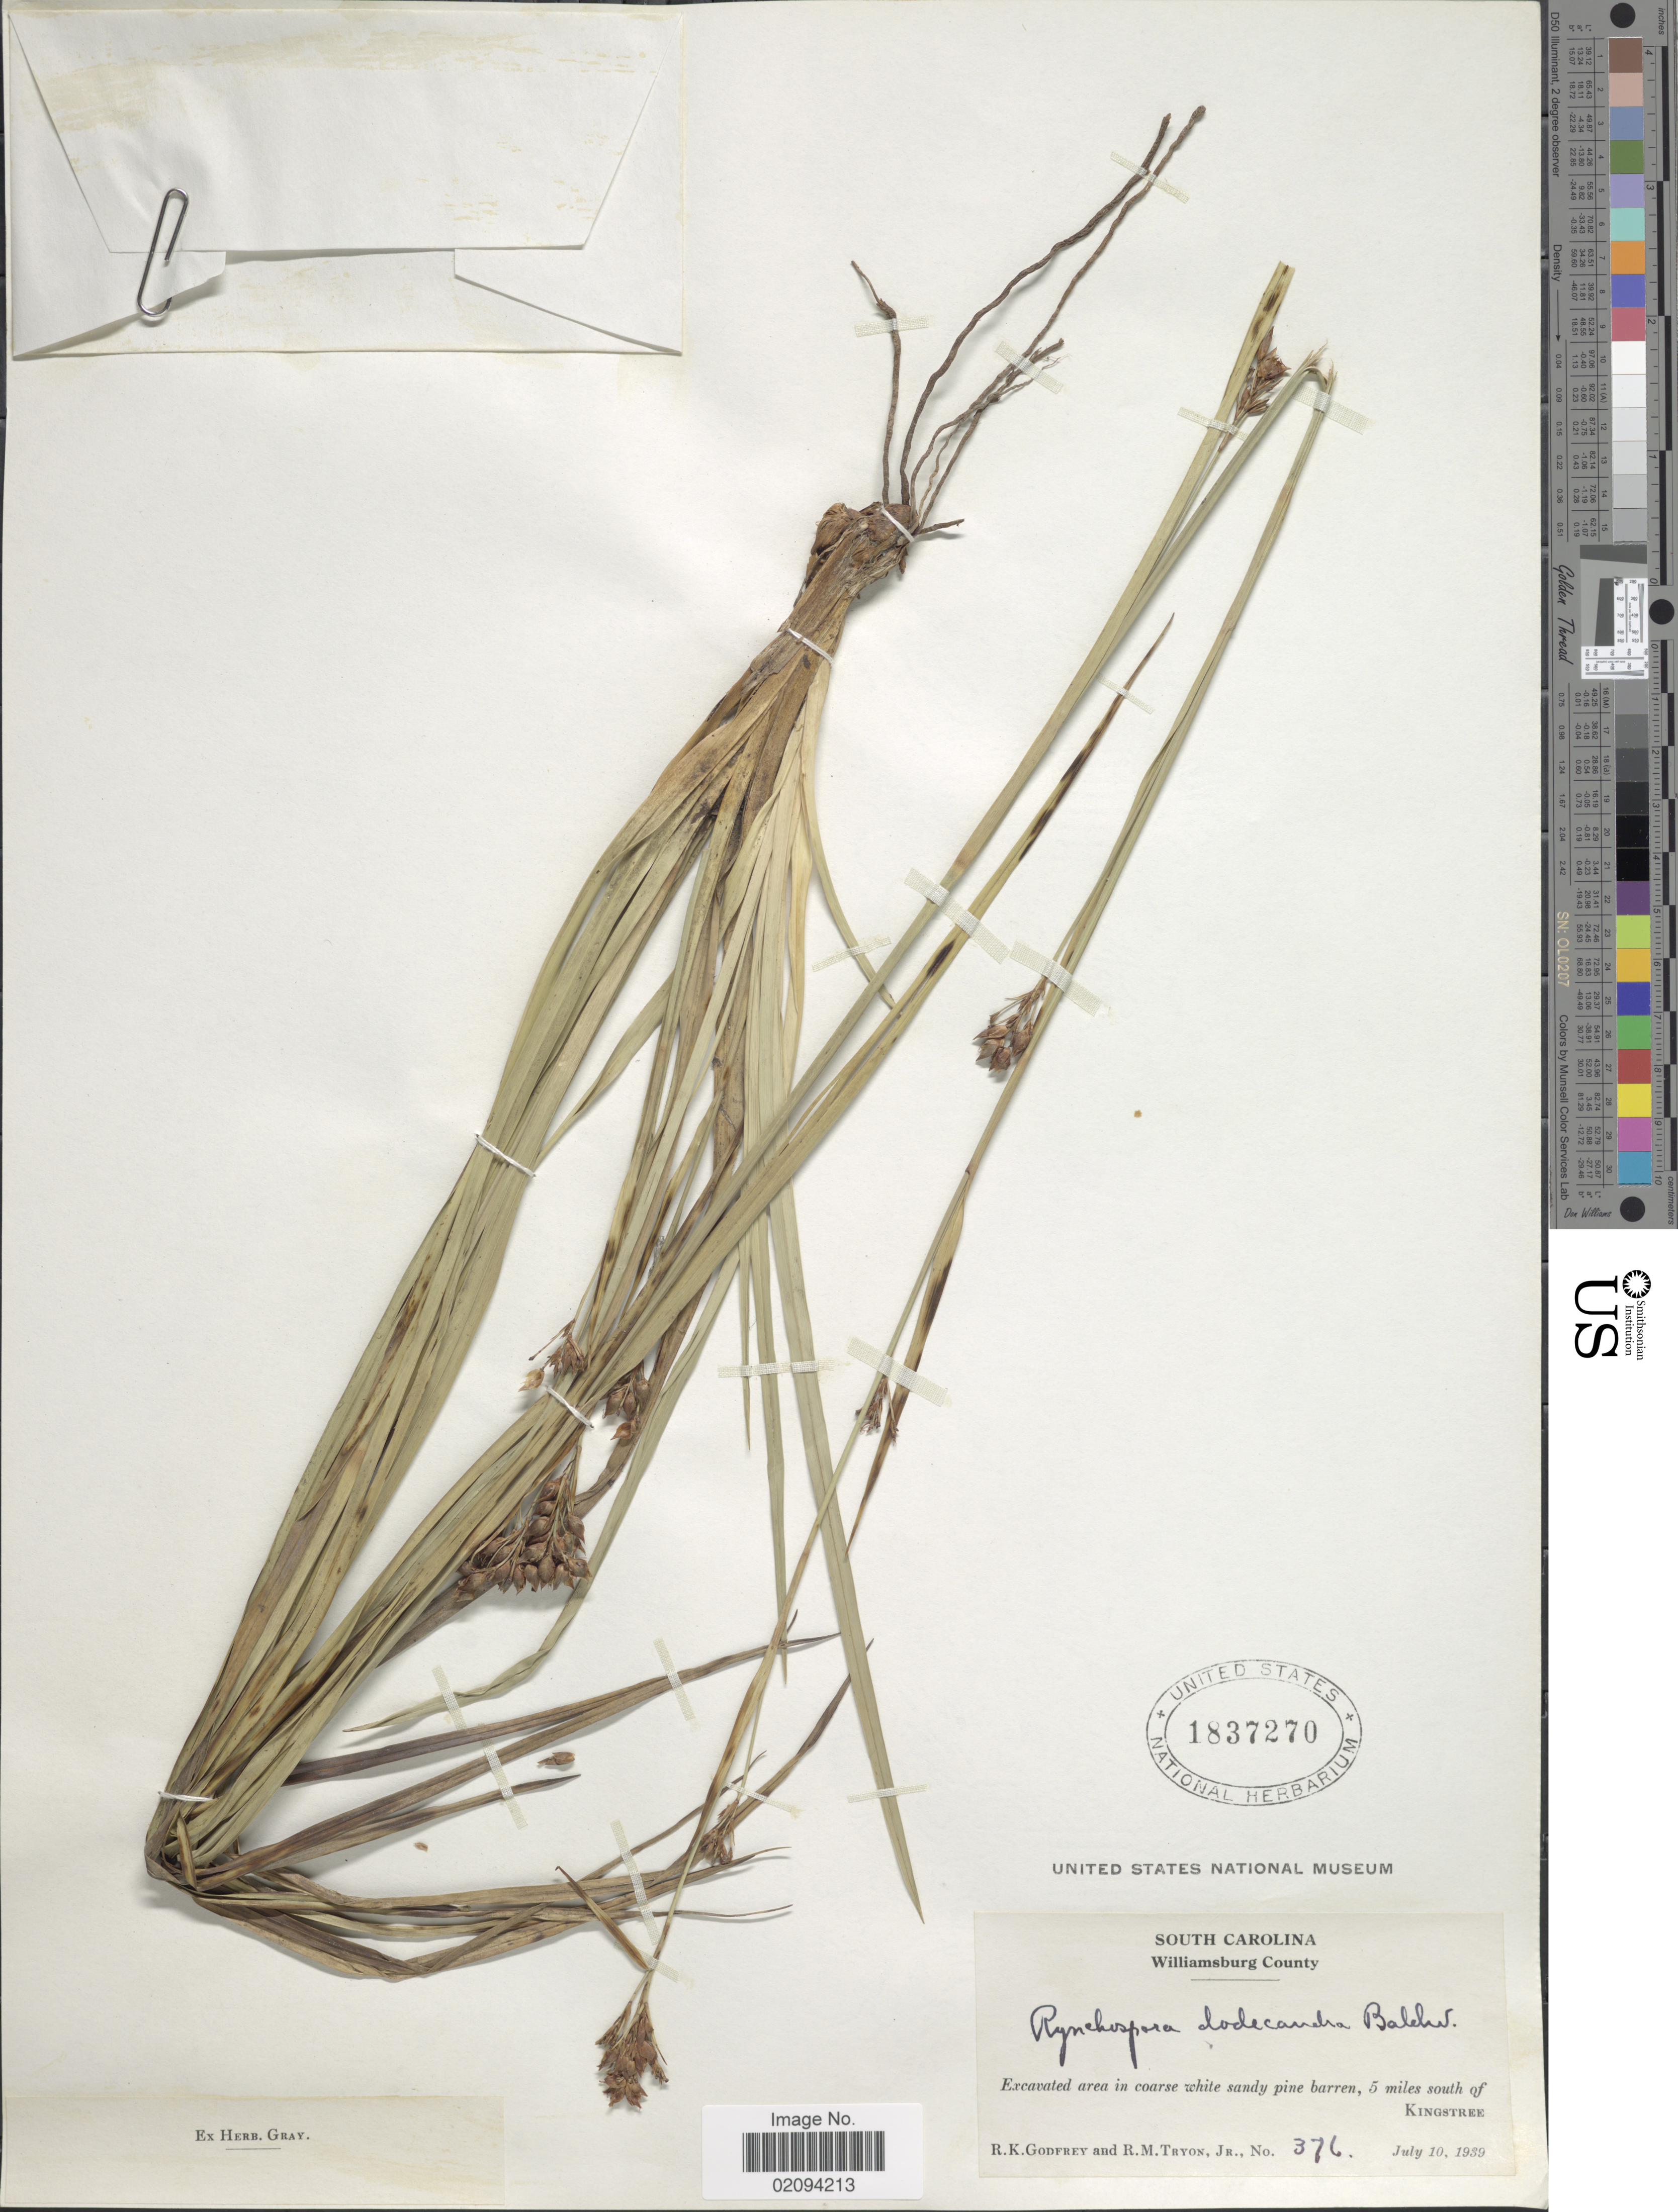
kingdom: Plantae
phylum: Tracheophyta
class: Liliopsida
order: Poales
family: Cyperaceae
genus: Rhynchospora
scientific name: Rhynchospora megalocarpa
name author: A. Gray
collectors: R. K. Godfrey & R. M. Tryon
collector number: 376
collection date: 1939-07-10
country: United States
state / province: South Carolina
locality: Williamsburg County. Excavated area in coarse white sandy pine barren, 5 miles south of Kingstree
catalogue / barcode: US 1837270